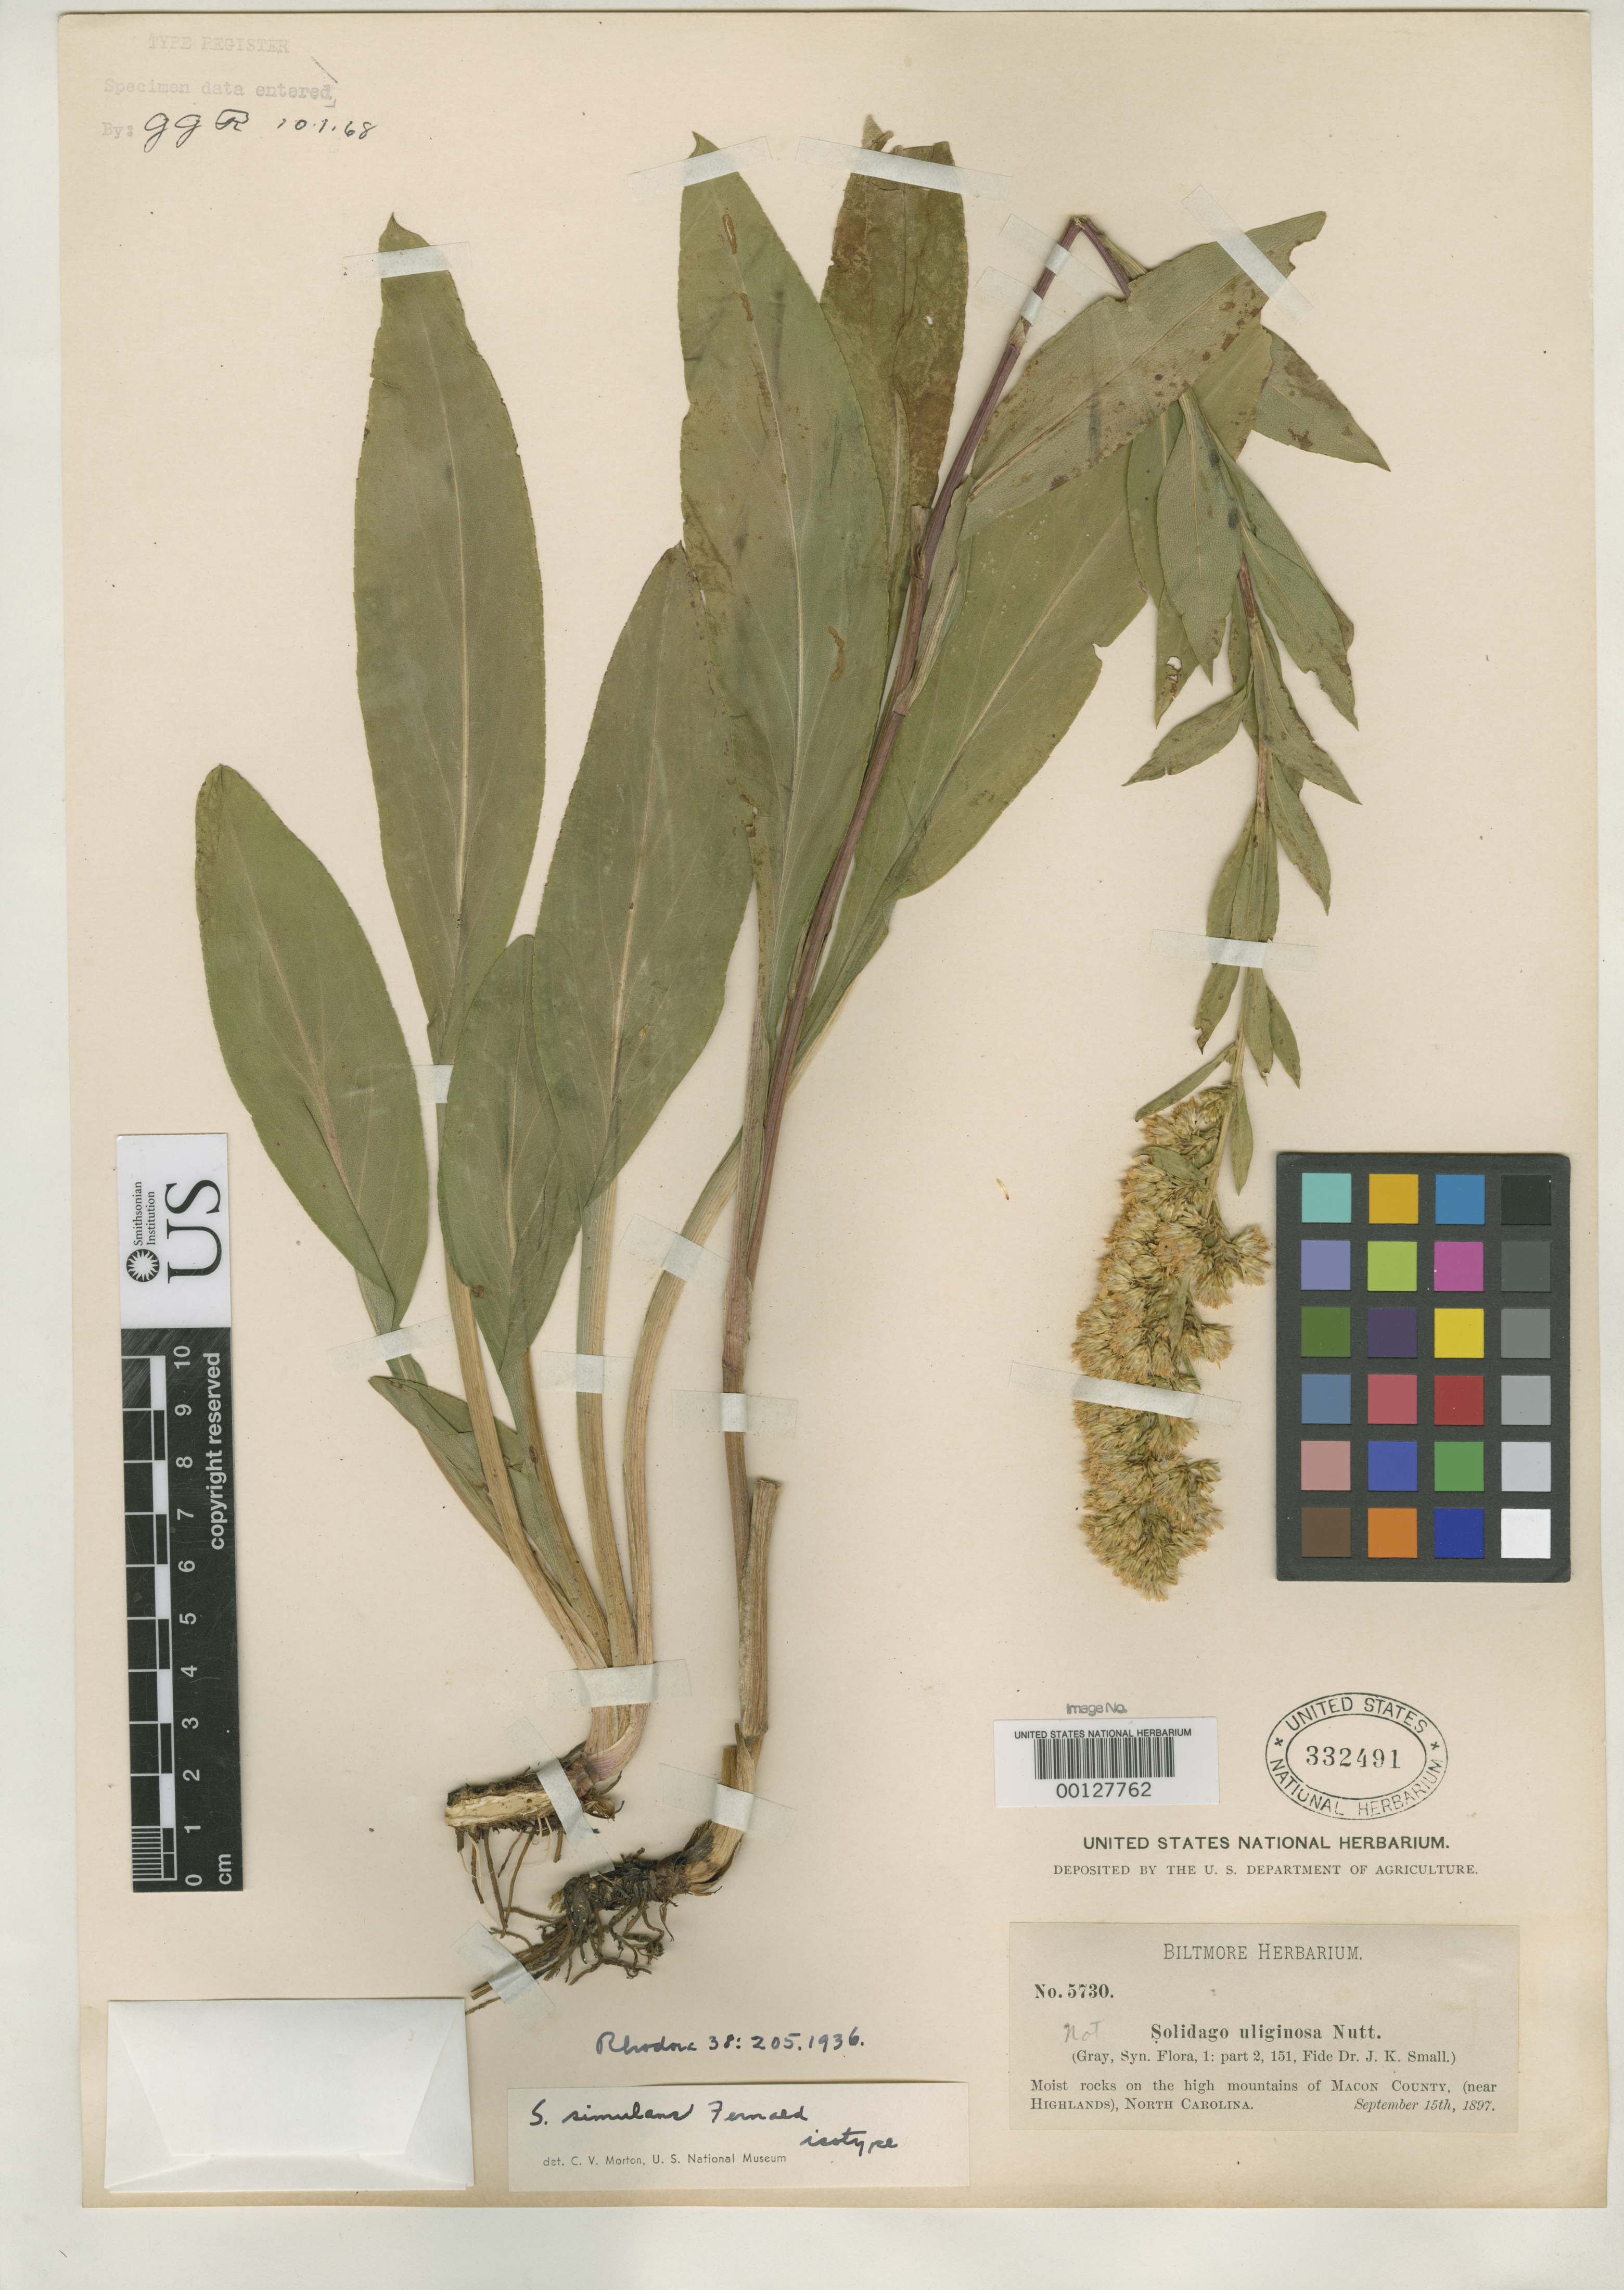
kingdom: Plantae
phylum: Tracheophyta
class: Magnoliopsida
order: Asterales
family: Asteraceae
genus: Solidago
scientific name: Solidago simulans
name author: Fernald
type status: Isotype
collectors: ex herb. Biltmore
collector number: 5730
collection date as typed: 15 Sep 1897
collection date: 1897-09-15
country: United States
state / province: North Carolina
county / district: Macon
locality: Highlands.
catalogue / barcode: US 1332491